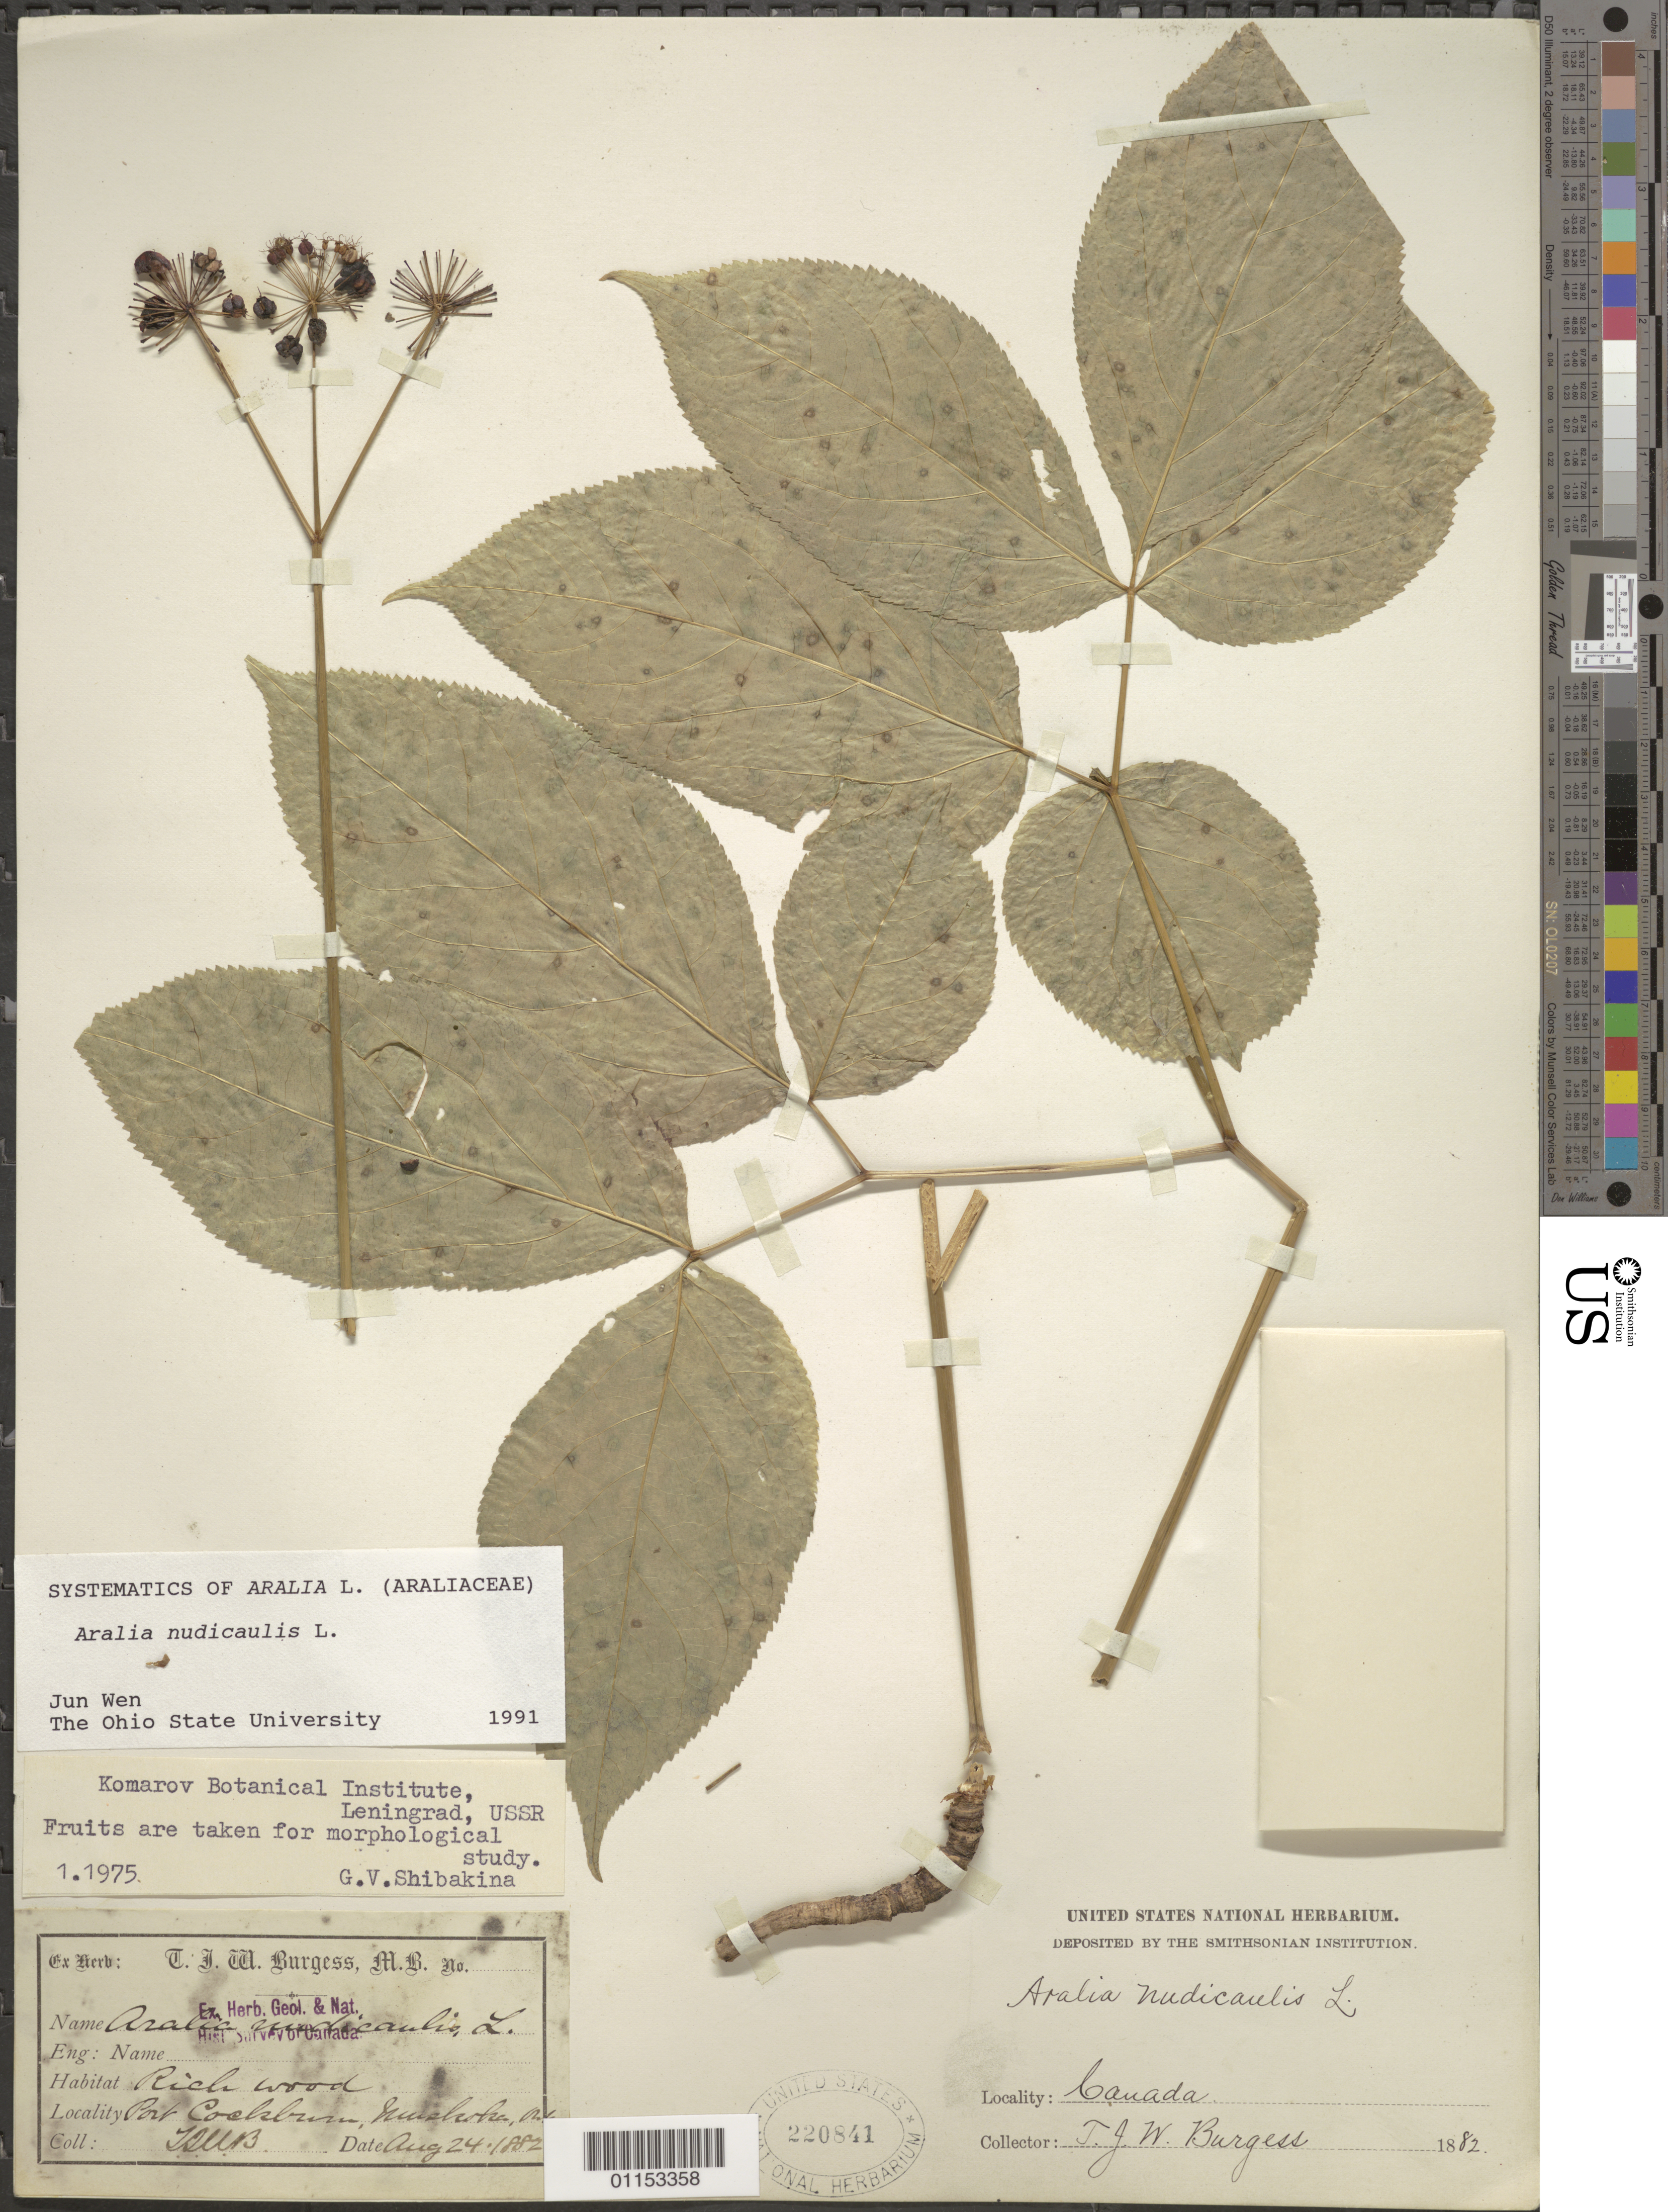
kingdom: Plantae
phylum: Tracheophyta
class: Magnoliopsida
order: Apiales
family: Araliaceae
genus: Aralia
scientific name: Aralia nudicaulis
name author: L.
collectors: T. Burgess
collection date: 1882-08-24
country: Canada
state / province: Ontario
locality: Port Cockburn. Muskoka.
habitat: Rich wood.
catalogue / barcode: US 220841